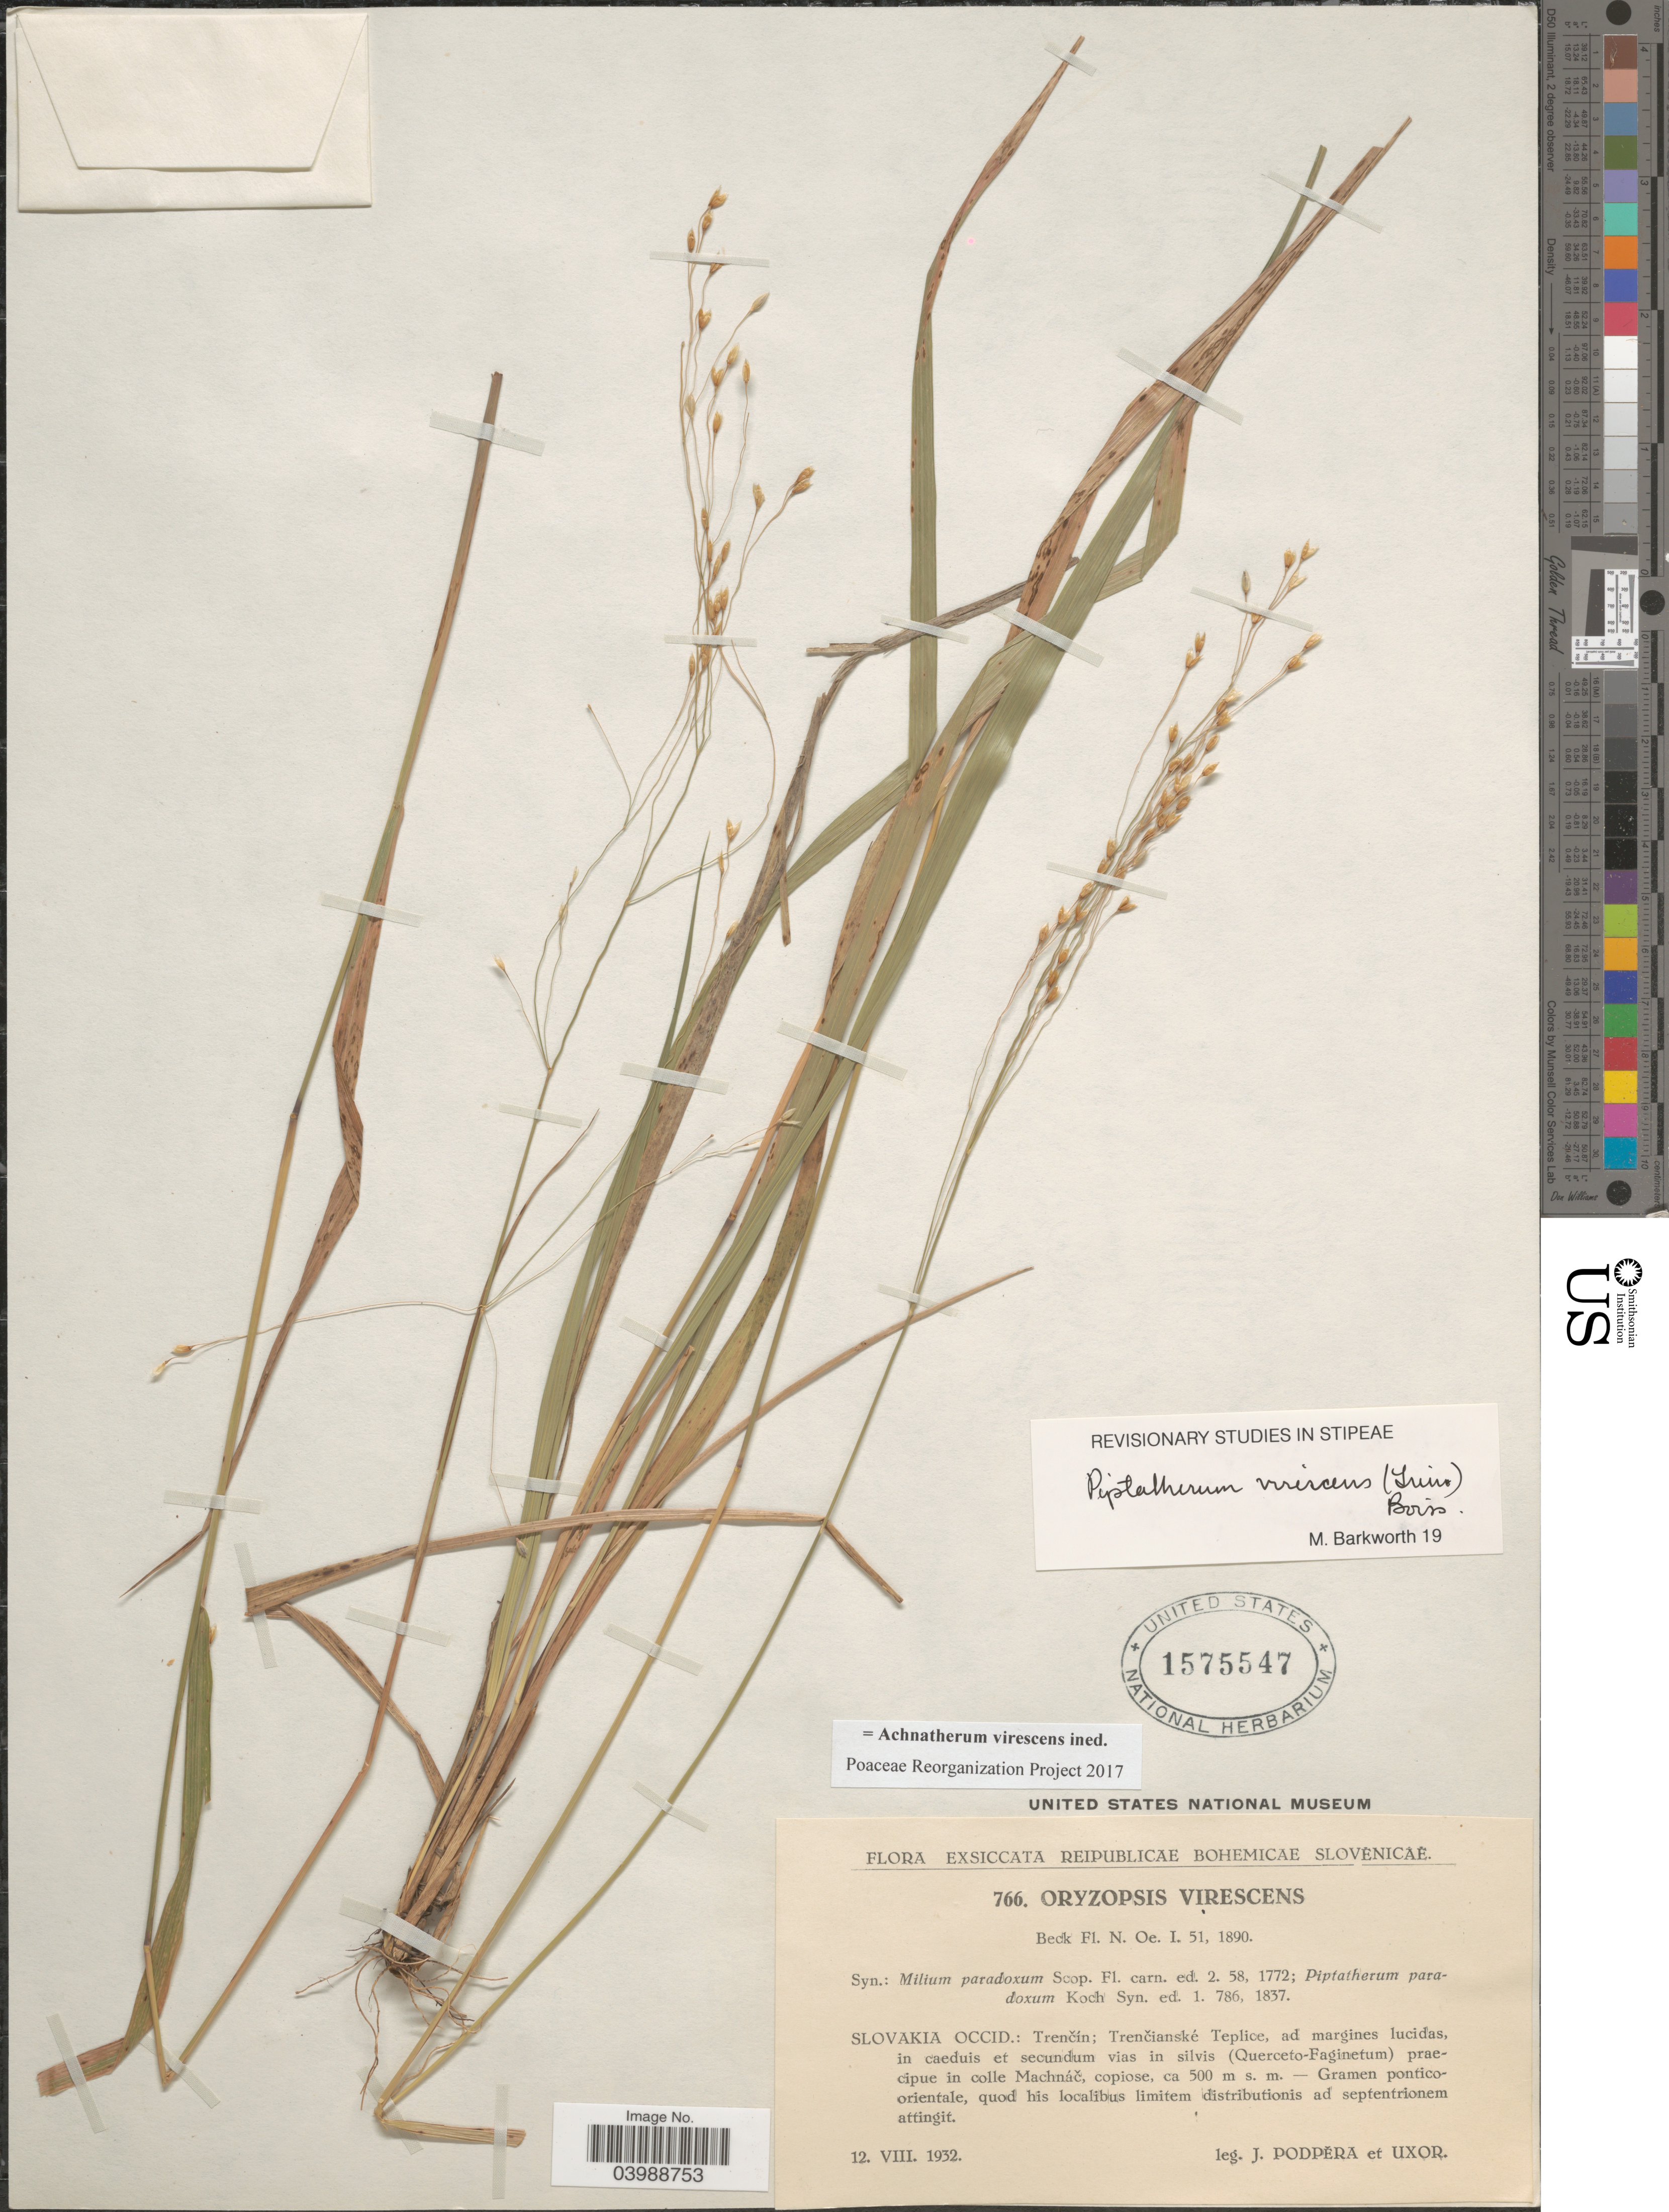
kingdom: Plantae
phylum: Tracheophyta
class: Liliopsida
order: Poales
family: Poaceae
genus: Achnatherum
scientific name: Achnatherum virescens ined.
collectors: J. Podpera & Uxor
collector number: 766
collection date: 1932-08-12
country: Slovakia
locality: Reipublicae Bohemicae Slovénicáé. Slovakia Occid.: Trenčín; Trenčianské Teplice, ad margines lucidas, in caeduis et secundum vias in silvis (Querceto-Faginetum) praecipue in colle Machnáč.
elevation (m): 500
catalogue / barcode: US 1575547